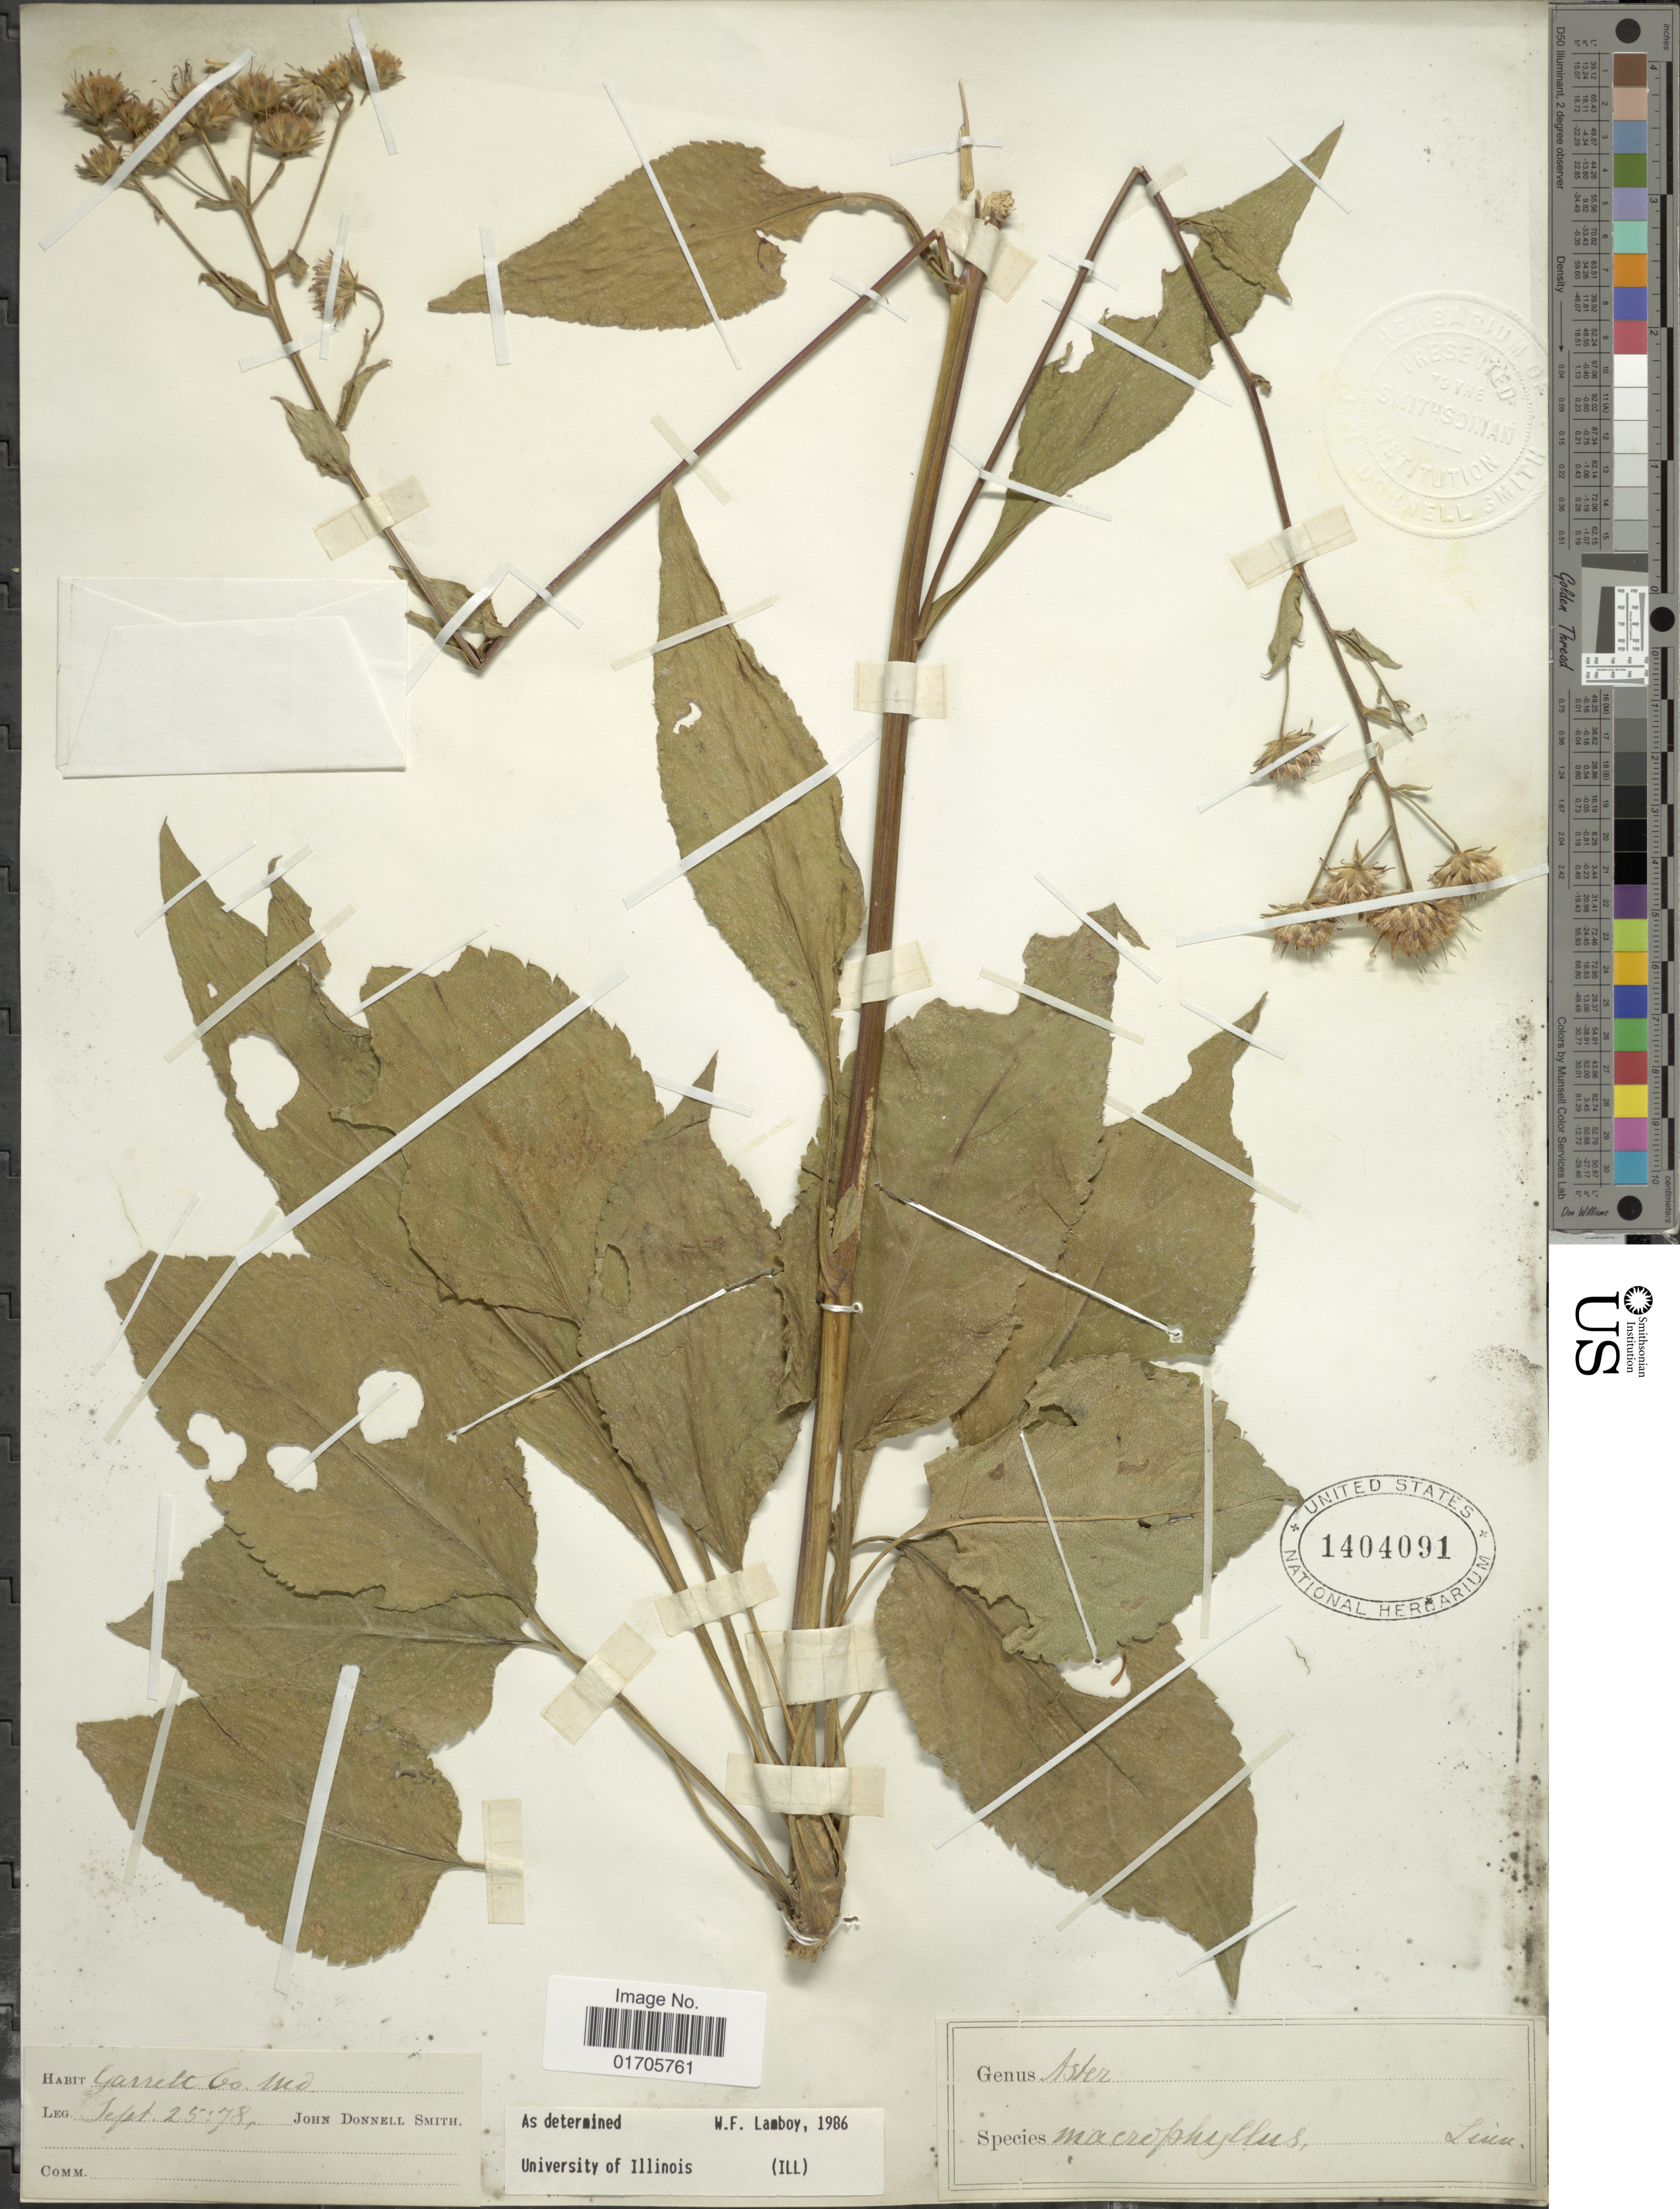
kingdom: Plantae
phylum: Tracheophyta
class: Magnoliopsida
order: Asterales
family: Asteraceae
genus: Eurybia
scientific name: Eurybia macrophylla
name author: (L.) Cass.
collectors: J. Donnell Smith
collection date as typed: Transcribed d/m/y: 25/9/78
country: United States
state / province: Maryland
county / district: Garrett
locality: Garrett Co.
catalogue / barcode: US 1404091